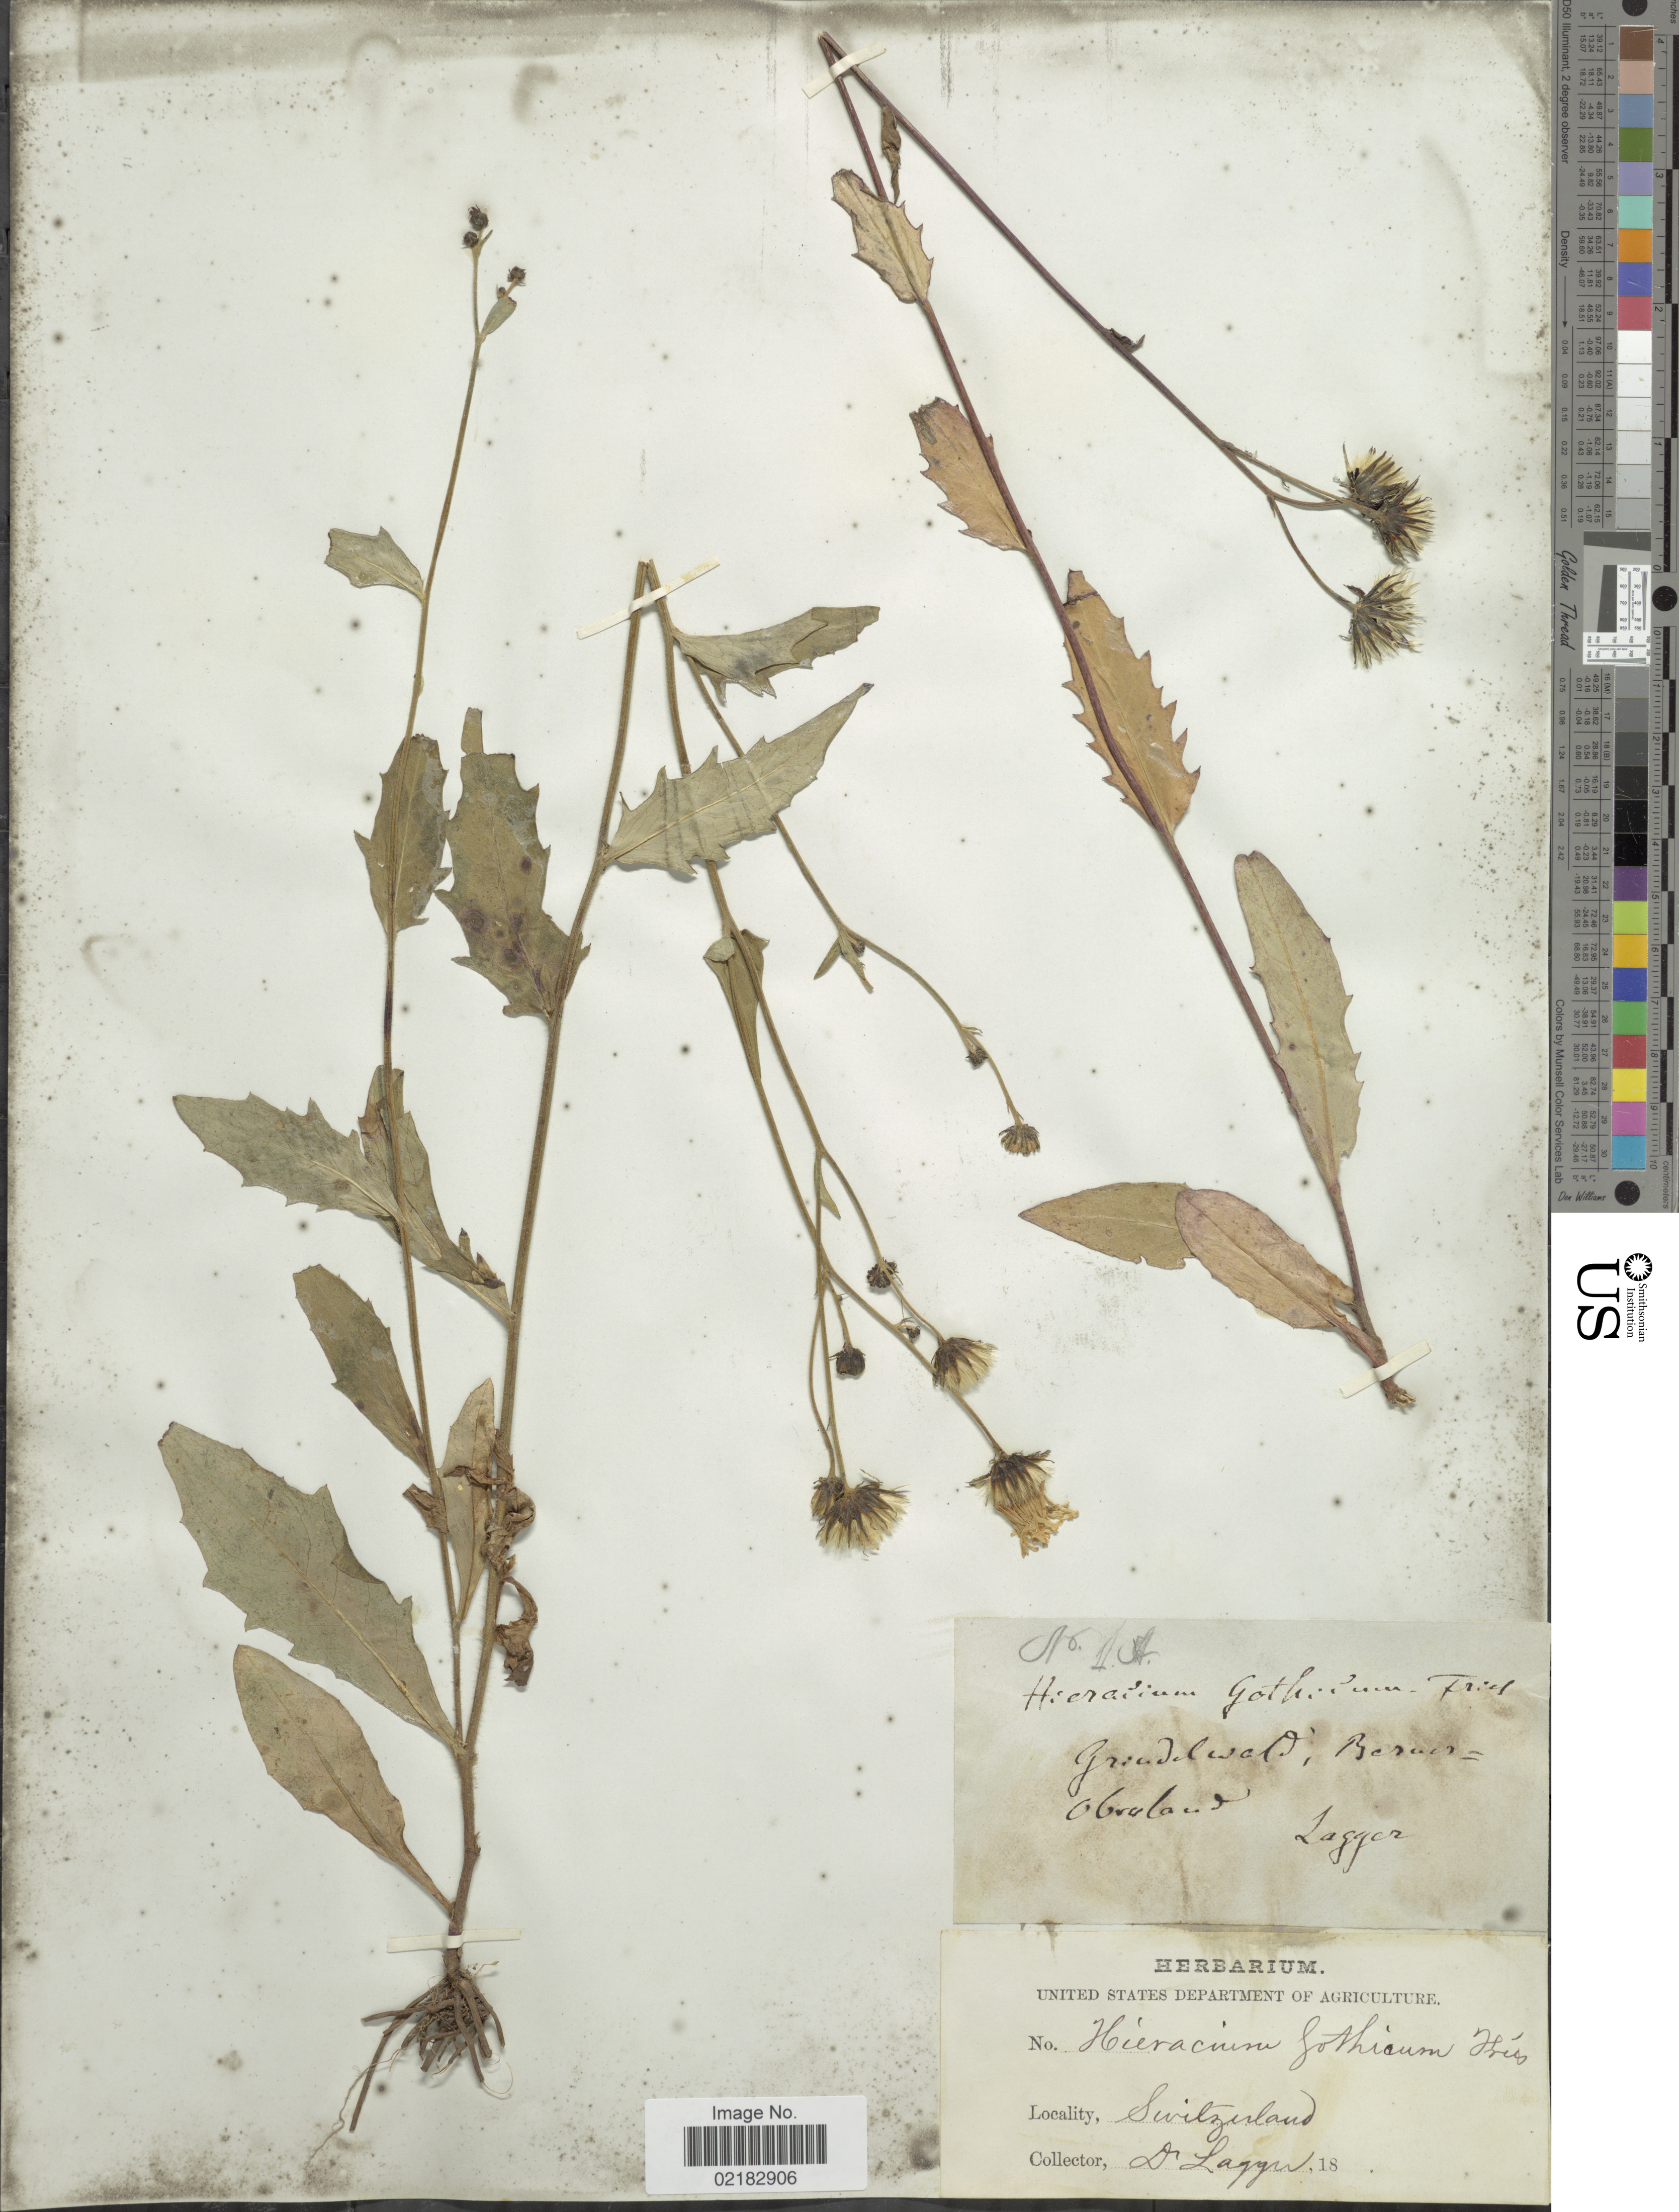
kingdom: Plantae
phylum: Tracheophyta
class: Magnoliopsida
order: Asterales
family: Asteraceae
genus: Hieracium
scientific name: Hieracium laevigatum subsp. gothicum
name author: (Fr.) Čelak.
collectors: F. J. Lagger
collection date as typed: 18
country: Switzerland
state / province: Bern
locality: Grindelwald, Berner Oberland